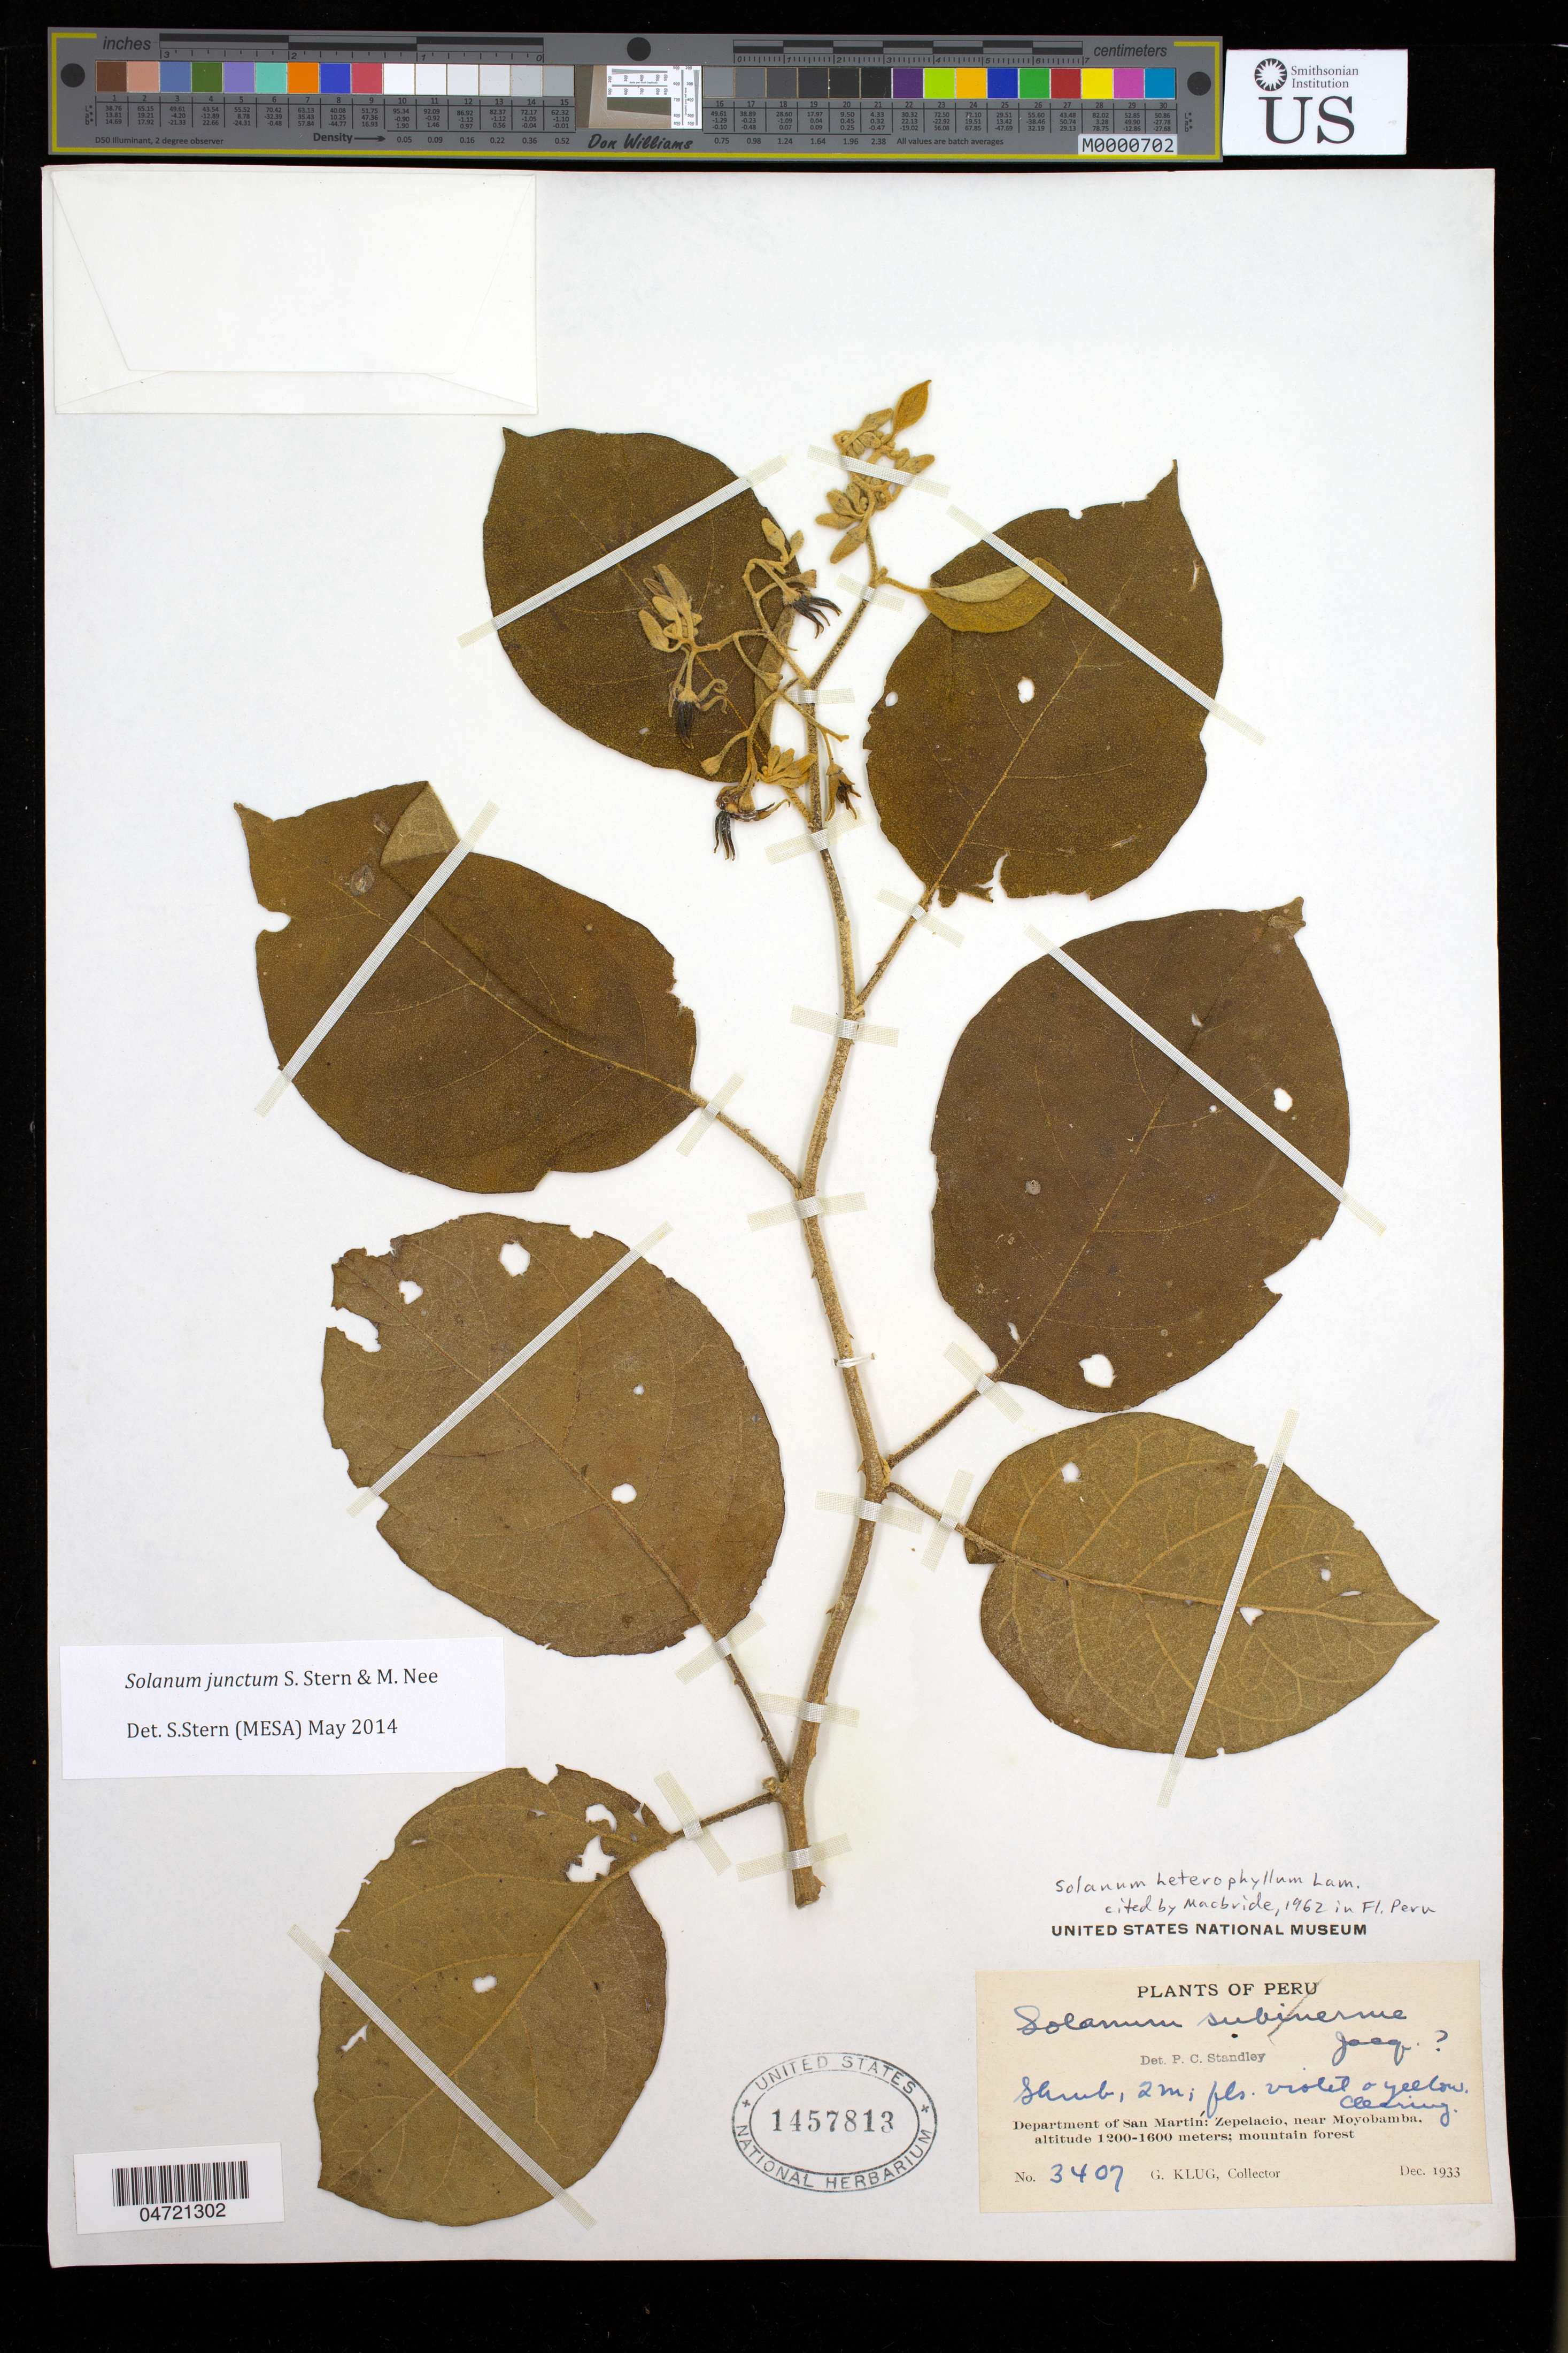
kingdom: Plantae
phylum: Tracheophyta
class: Magnoliopsida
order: Solanales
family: Solanaceae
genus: Solanum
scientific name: Solanum junctum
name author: S.R. Stern & M. Nee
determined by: Stern, S. R., (UT)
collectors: G. Klug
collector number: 3407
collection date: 1933-12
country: Peru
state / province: San Martín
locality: Zepelacio, near Moyobamba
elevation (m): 1200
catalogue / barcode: US 1457813